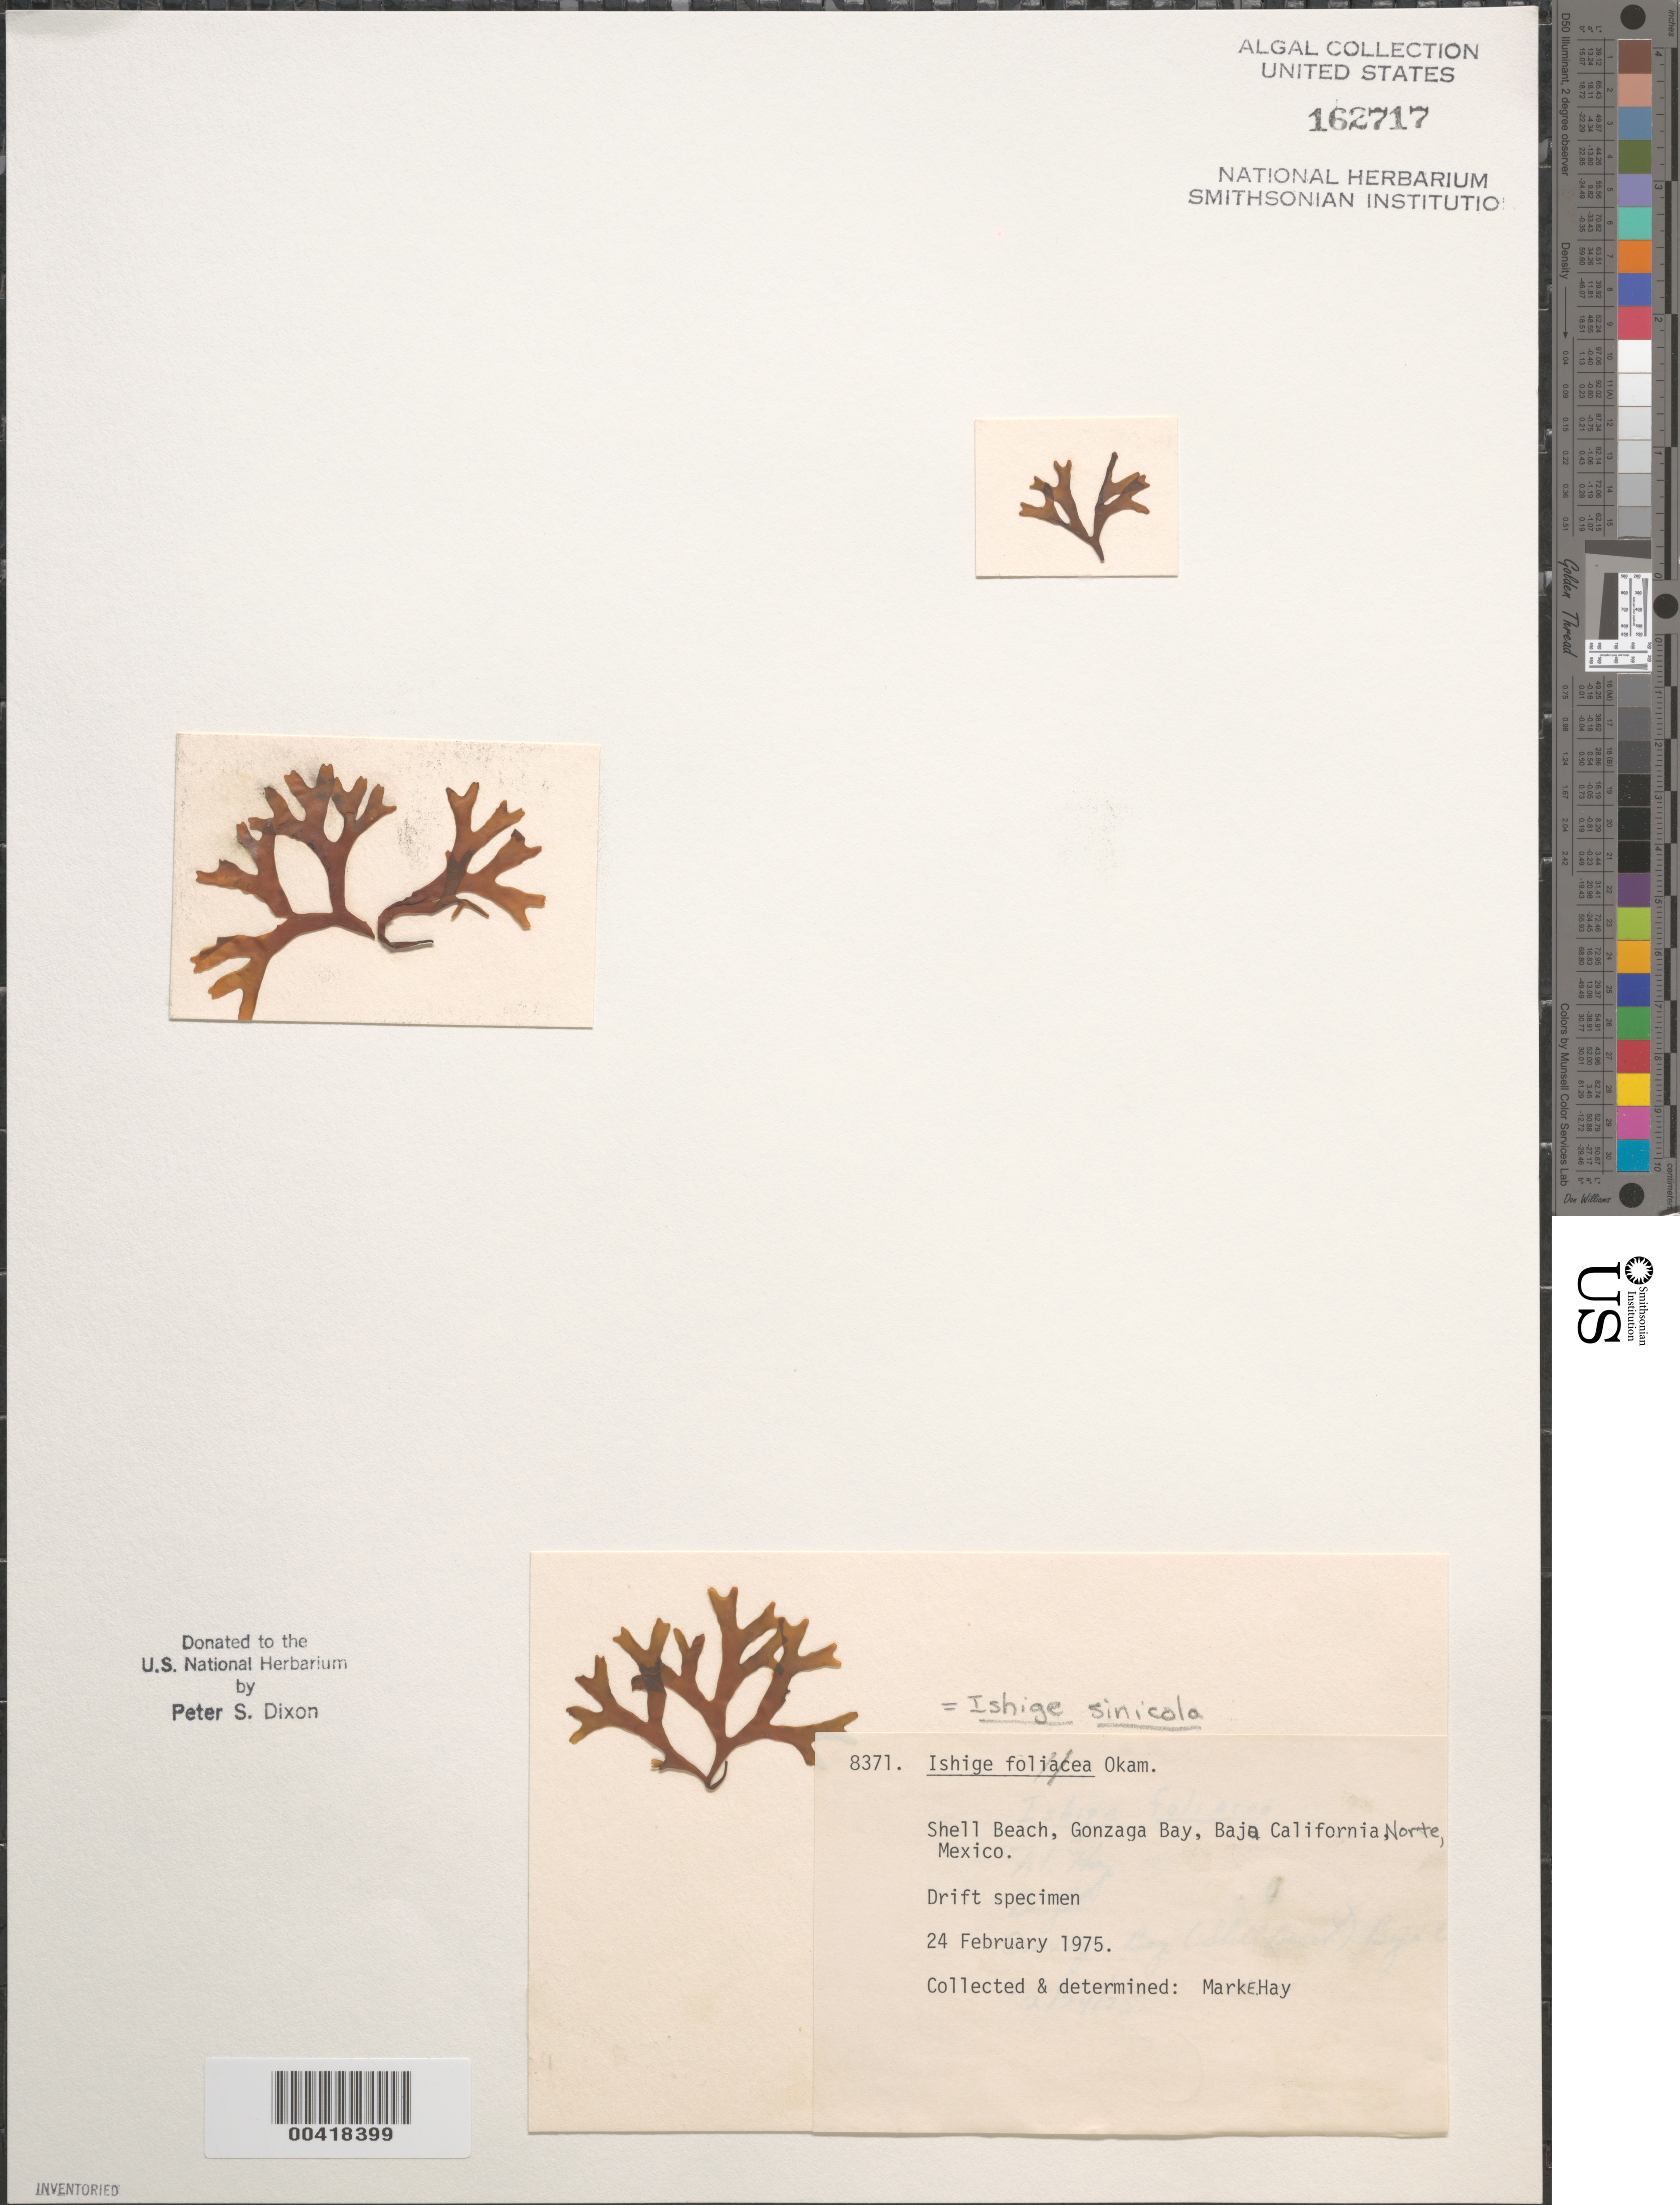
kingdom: Chromista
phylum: Ochrophyta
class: Phaeophyceae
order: Ishigeales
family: Ishigeaceae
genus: Ishige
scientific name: Ishige sinicola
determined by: Hay, M. E.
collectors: M. E. Hay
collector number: PSD 8371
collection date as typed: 24 Feb 1975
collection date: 1975-02-24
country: Mexico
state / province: Baja California Norte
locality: Shell Beach, Bahia San Luis Gonzaga (Gonzaga Bay)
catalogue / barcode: US 162717